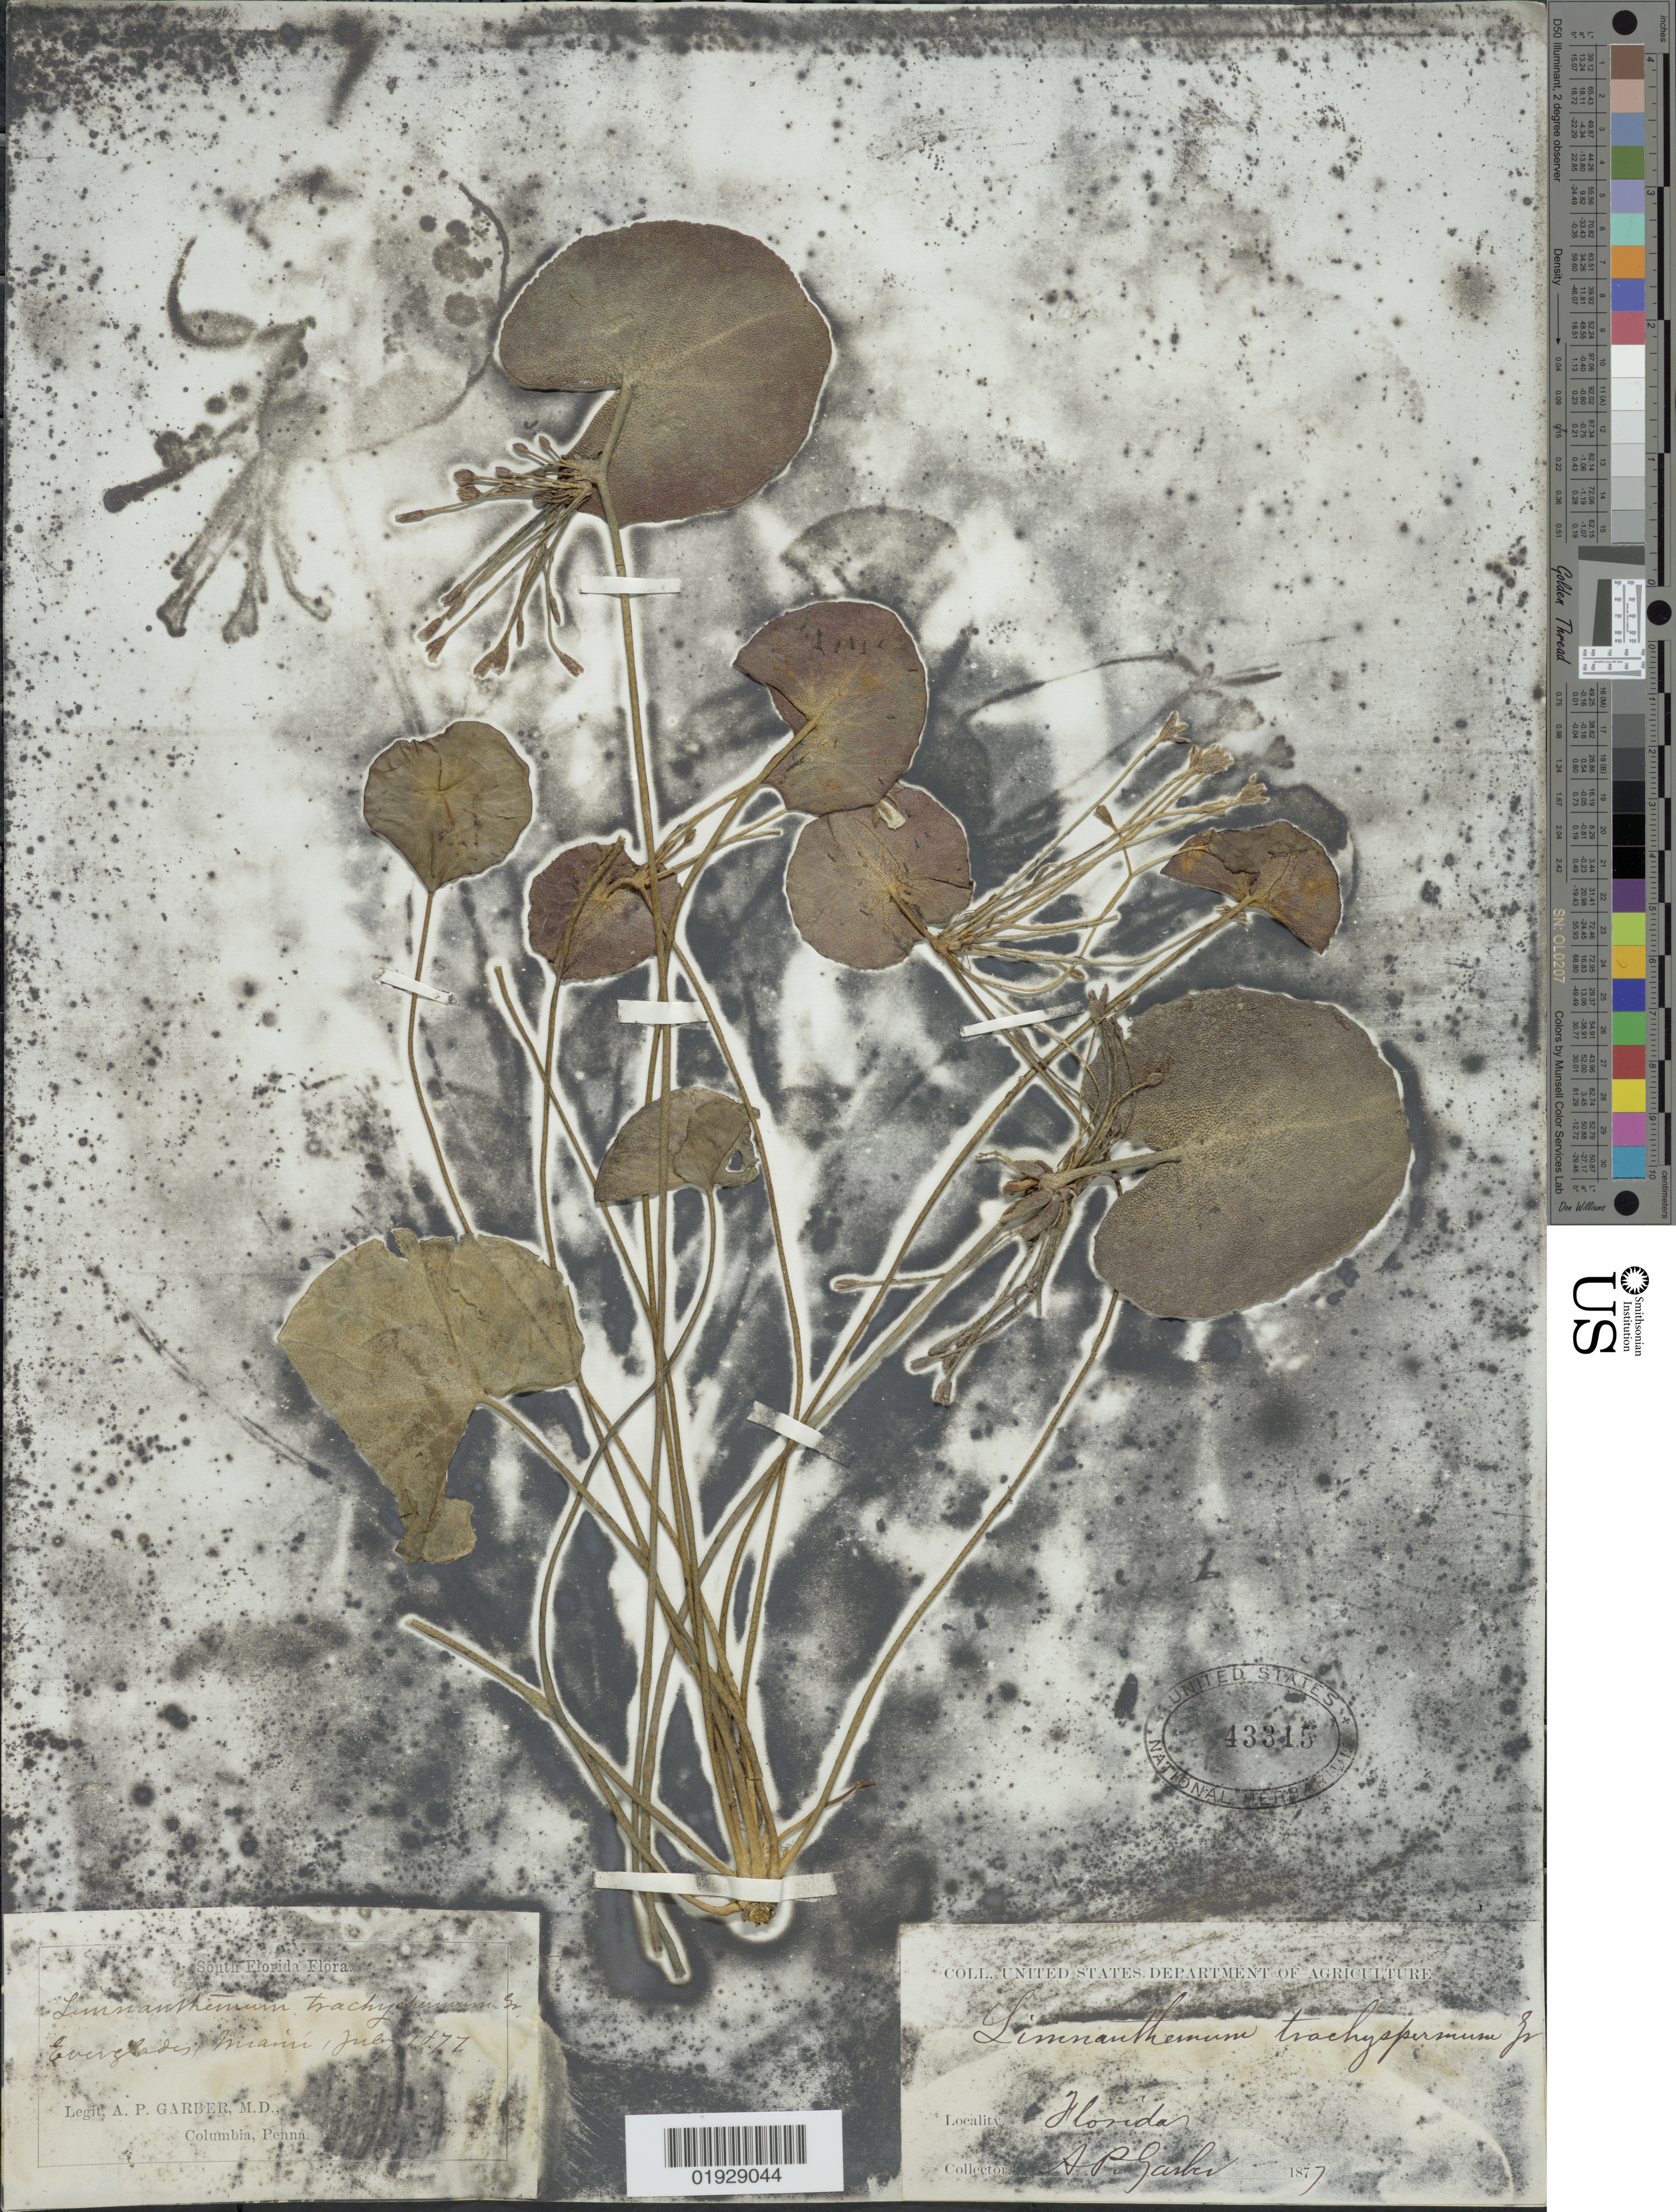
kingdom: Plantae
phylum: Tracheophyta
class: Magnoliopsida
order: Asterales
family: Menyanthaceae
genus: Nymphoides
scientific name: Nymphoides aquatica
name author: (J.F. Gmel.) Kuntze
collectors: A. P. Garber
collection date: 1877-07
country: United States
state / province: Florida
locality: South Florida. Everglades, Miami.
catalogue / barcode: US 43315